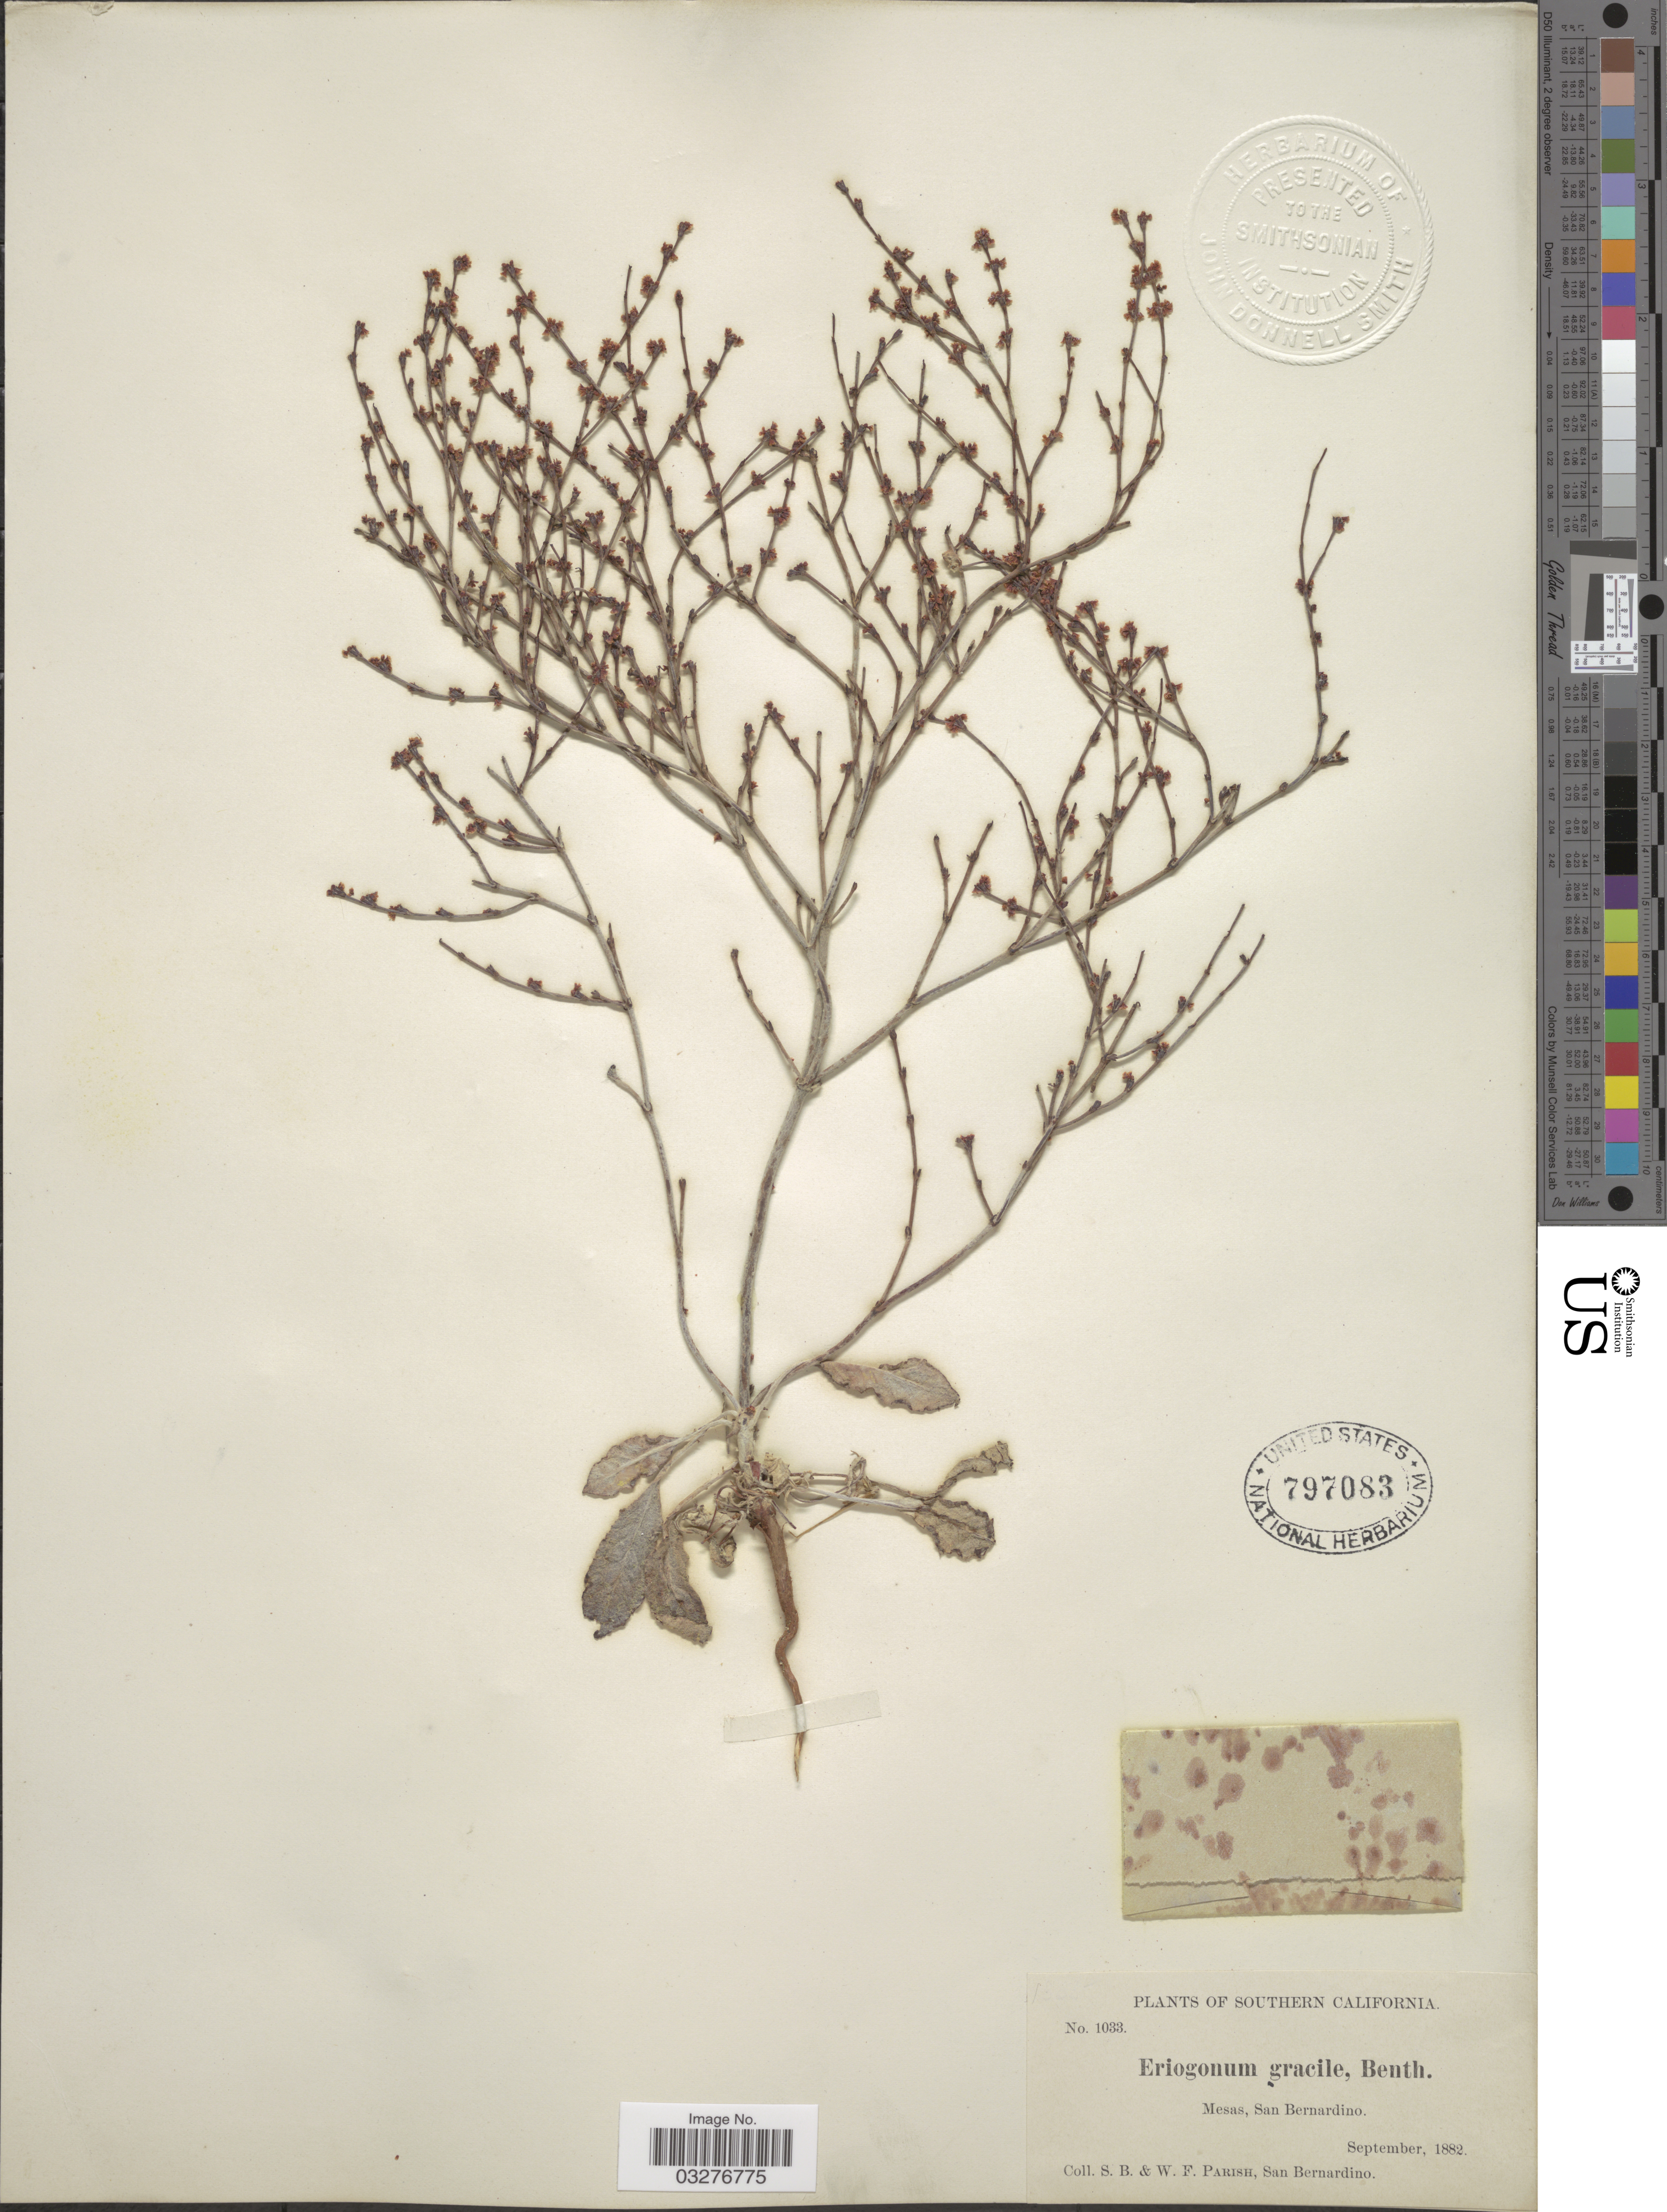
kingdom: Plantae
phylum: Tracheophyta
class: Magnoliopsida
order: Caryophyllales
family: Polygonaceae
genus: Eriogonum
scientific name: Eriogonum gracile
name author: Benth.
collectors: S. B. Parish & W. F. Parish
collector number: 1033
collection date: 1882-09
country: United States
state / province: California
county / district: San Bernardino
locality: Southern California. Mesas, San Bernardino.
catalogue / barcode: US 797083